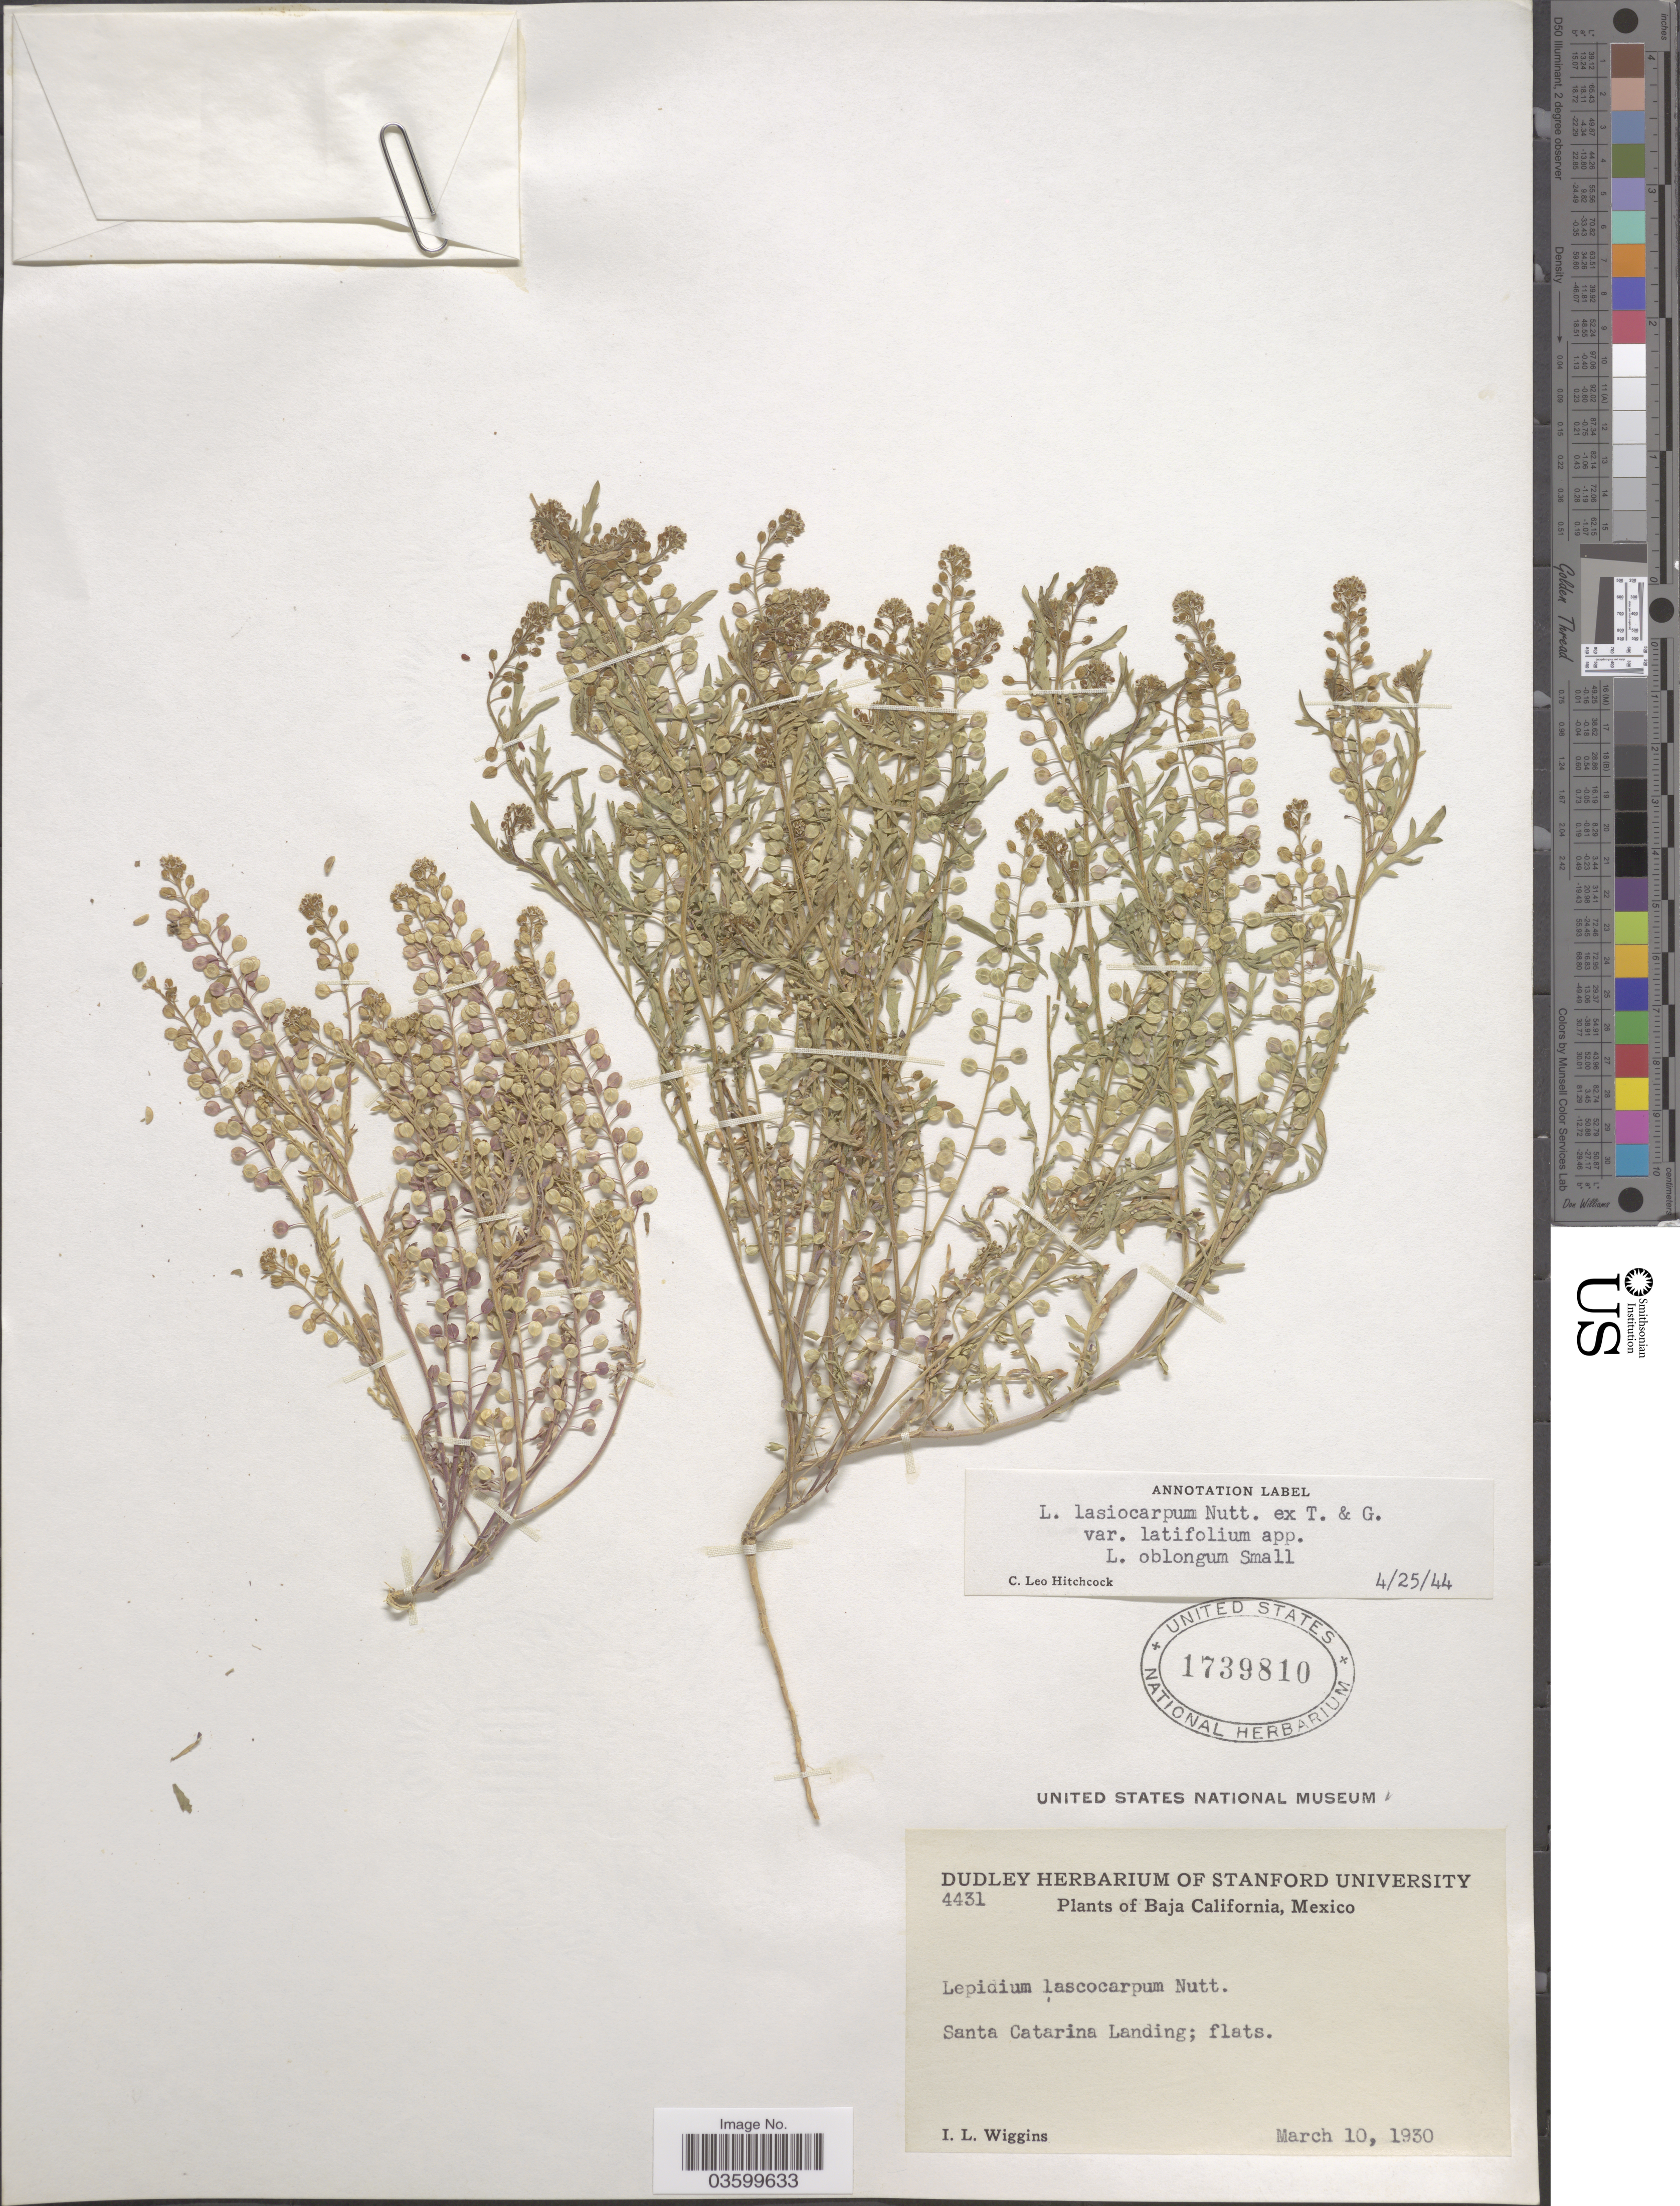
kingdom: Plantae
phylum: Tracheophyta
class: Magnoliopsida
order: Brassicales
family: Brassicaceae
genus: Lepidium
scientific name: Lepidium lasiocarpum var. latifolium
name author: C.L. Hitchc.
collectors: I. L. Wiggins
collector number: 4431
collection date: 1930-03-10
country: Mexico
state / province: Baja California Norte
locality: Santa Catarina Landing; flats.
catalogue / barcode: US 1739810